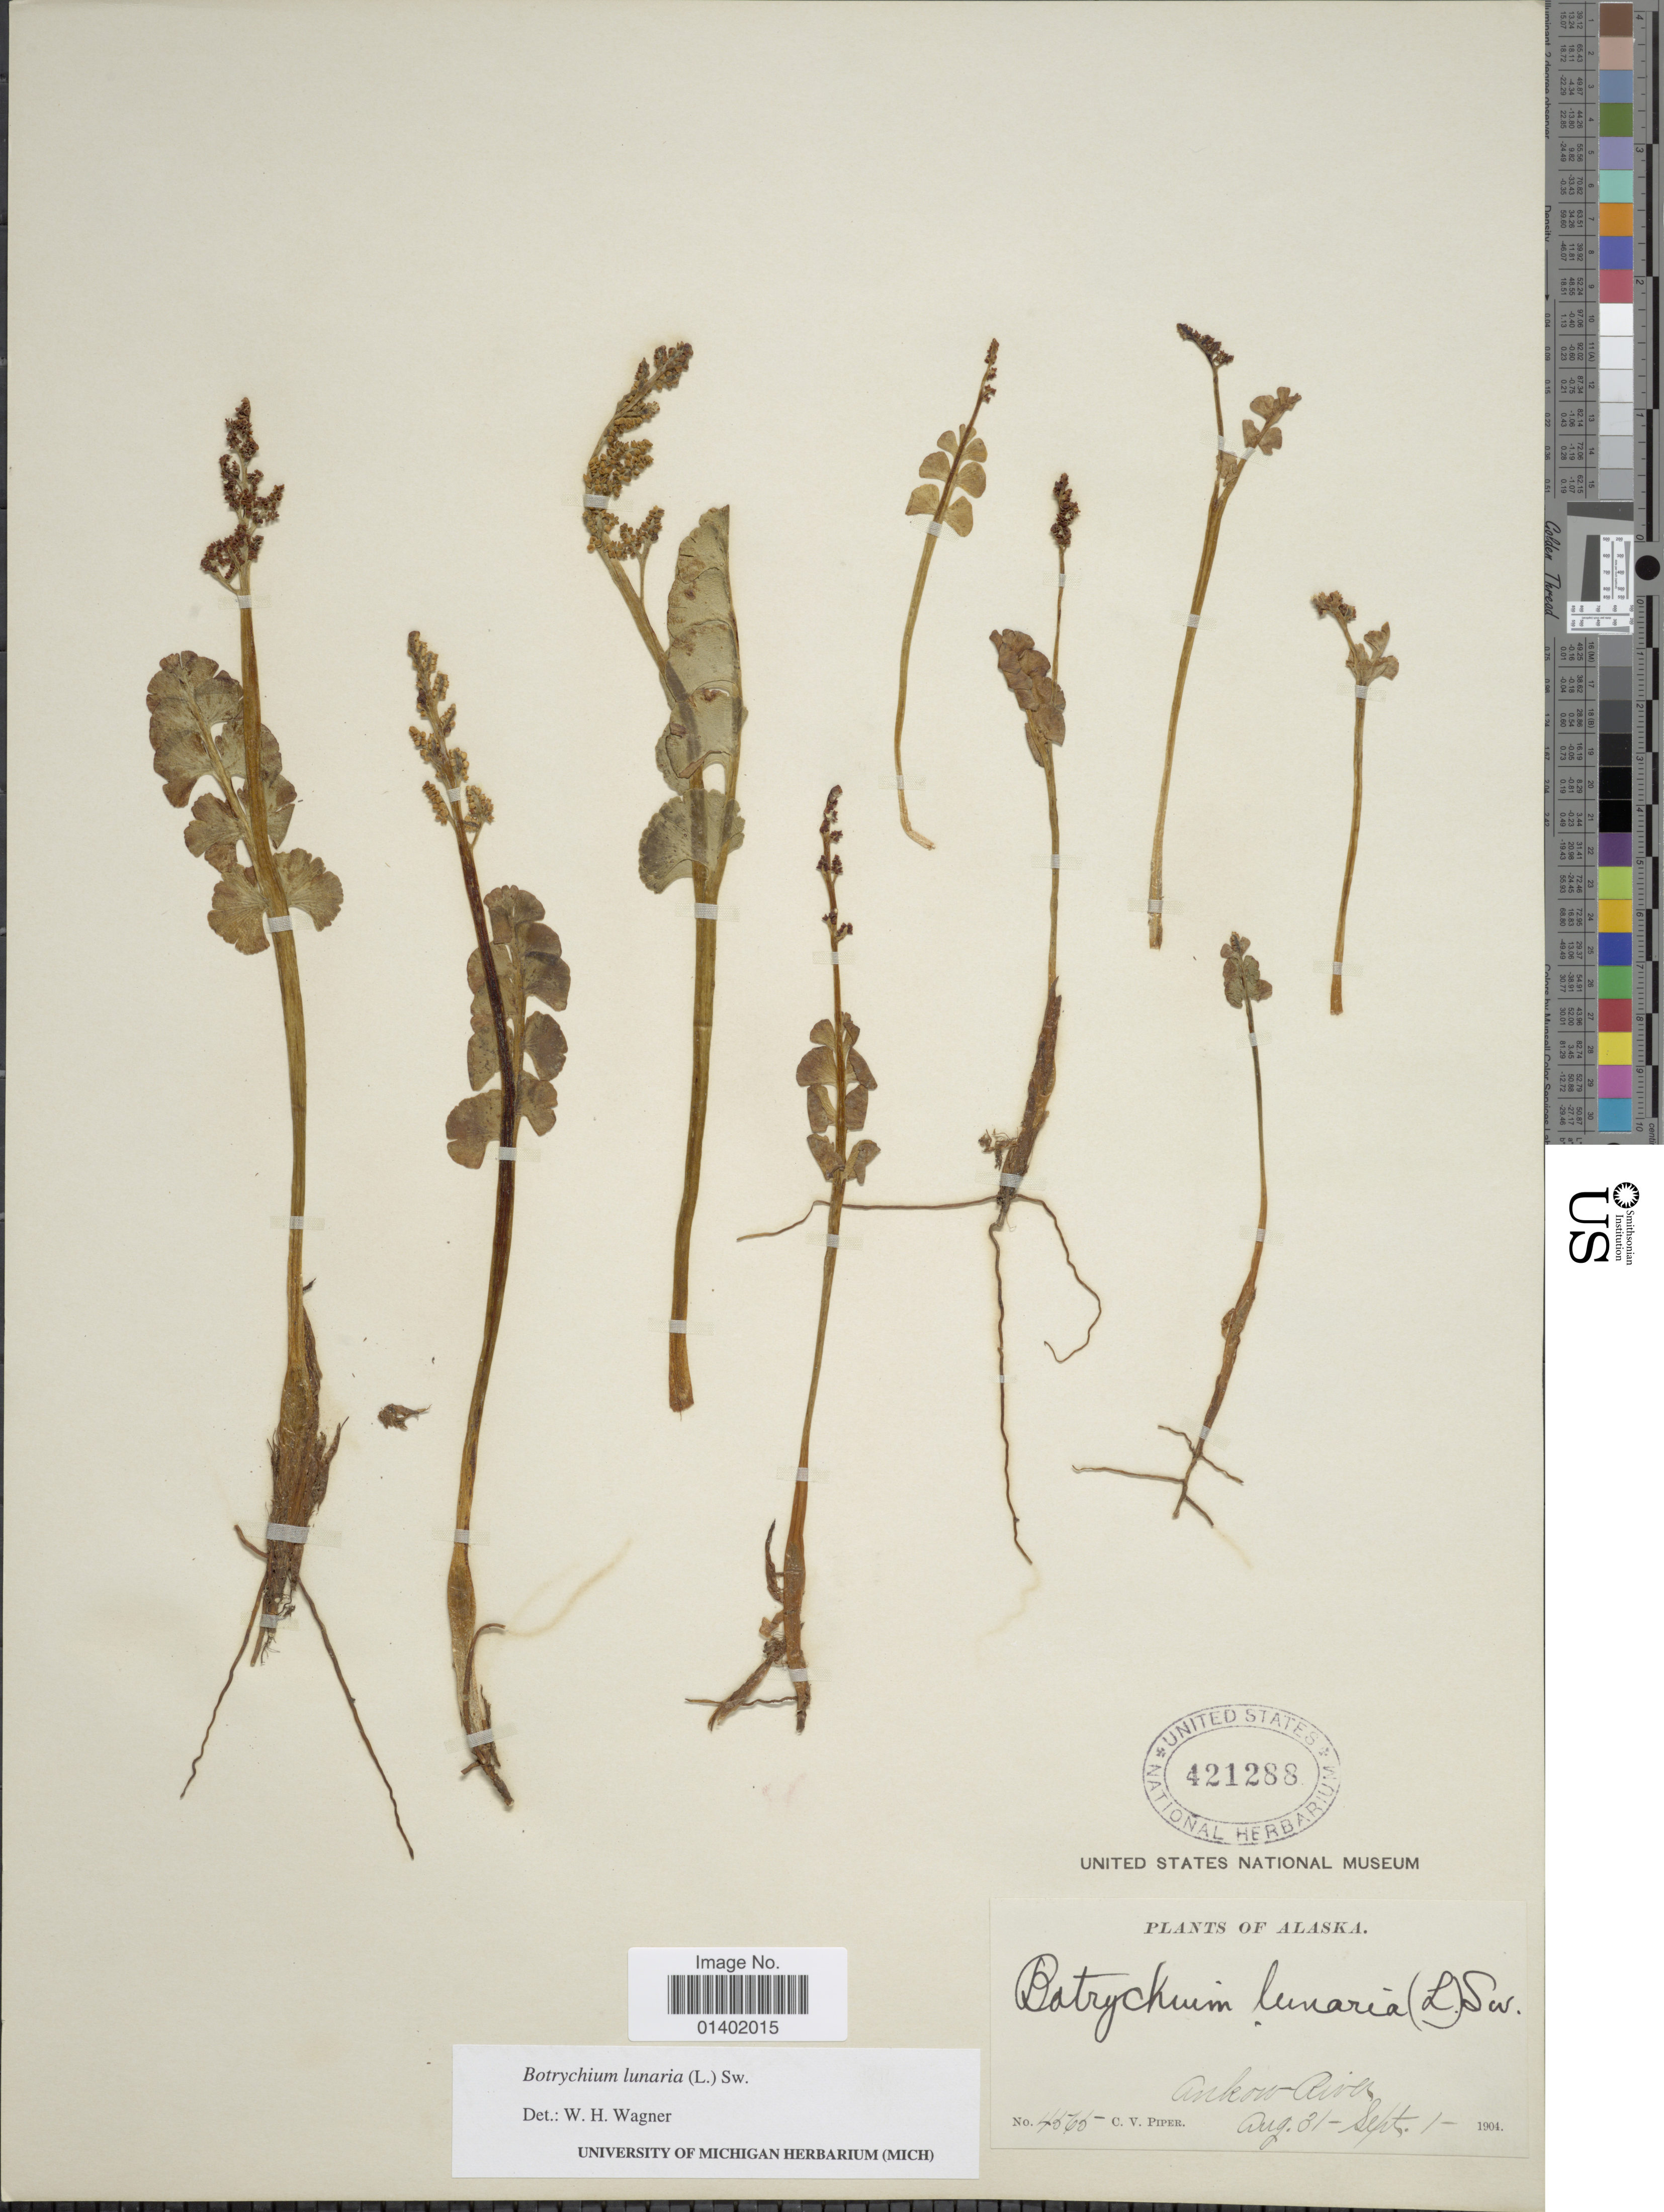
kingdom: Plantae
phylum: Tracheophyta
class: Polypodiopsida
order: Ophioglossales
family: Ophioglossaceae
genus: Botrychium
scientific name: Botrychium lunaria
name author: (L.) Sw.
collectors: C. V. Piper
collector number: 4566*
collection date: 1904-08-31/1904-09-01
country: United States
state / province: Alaska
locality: Anchor River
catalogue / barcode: US 421288